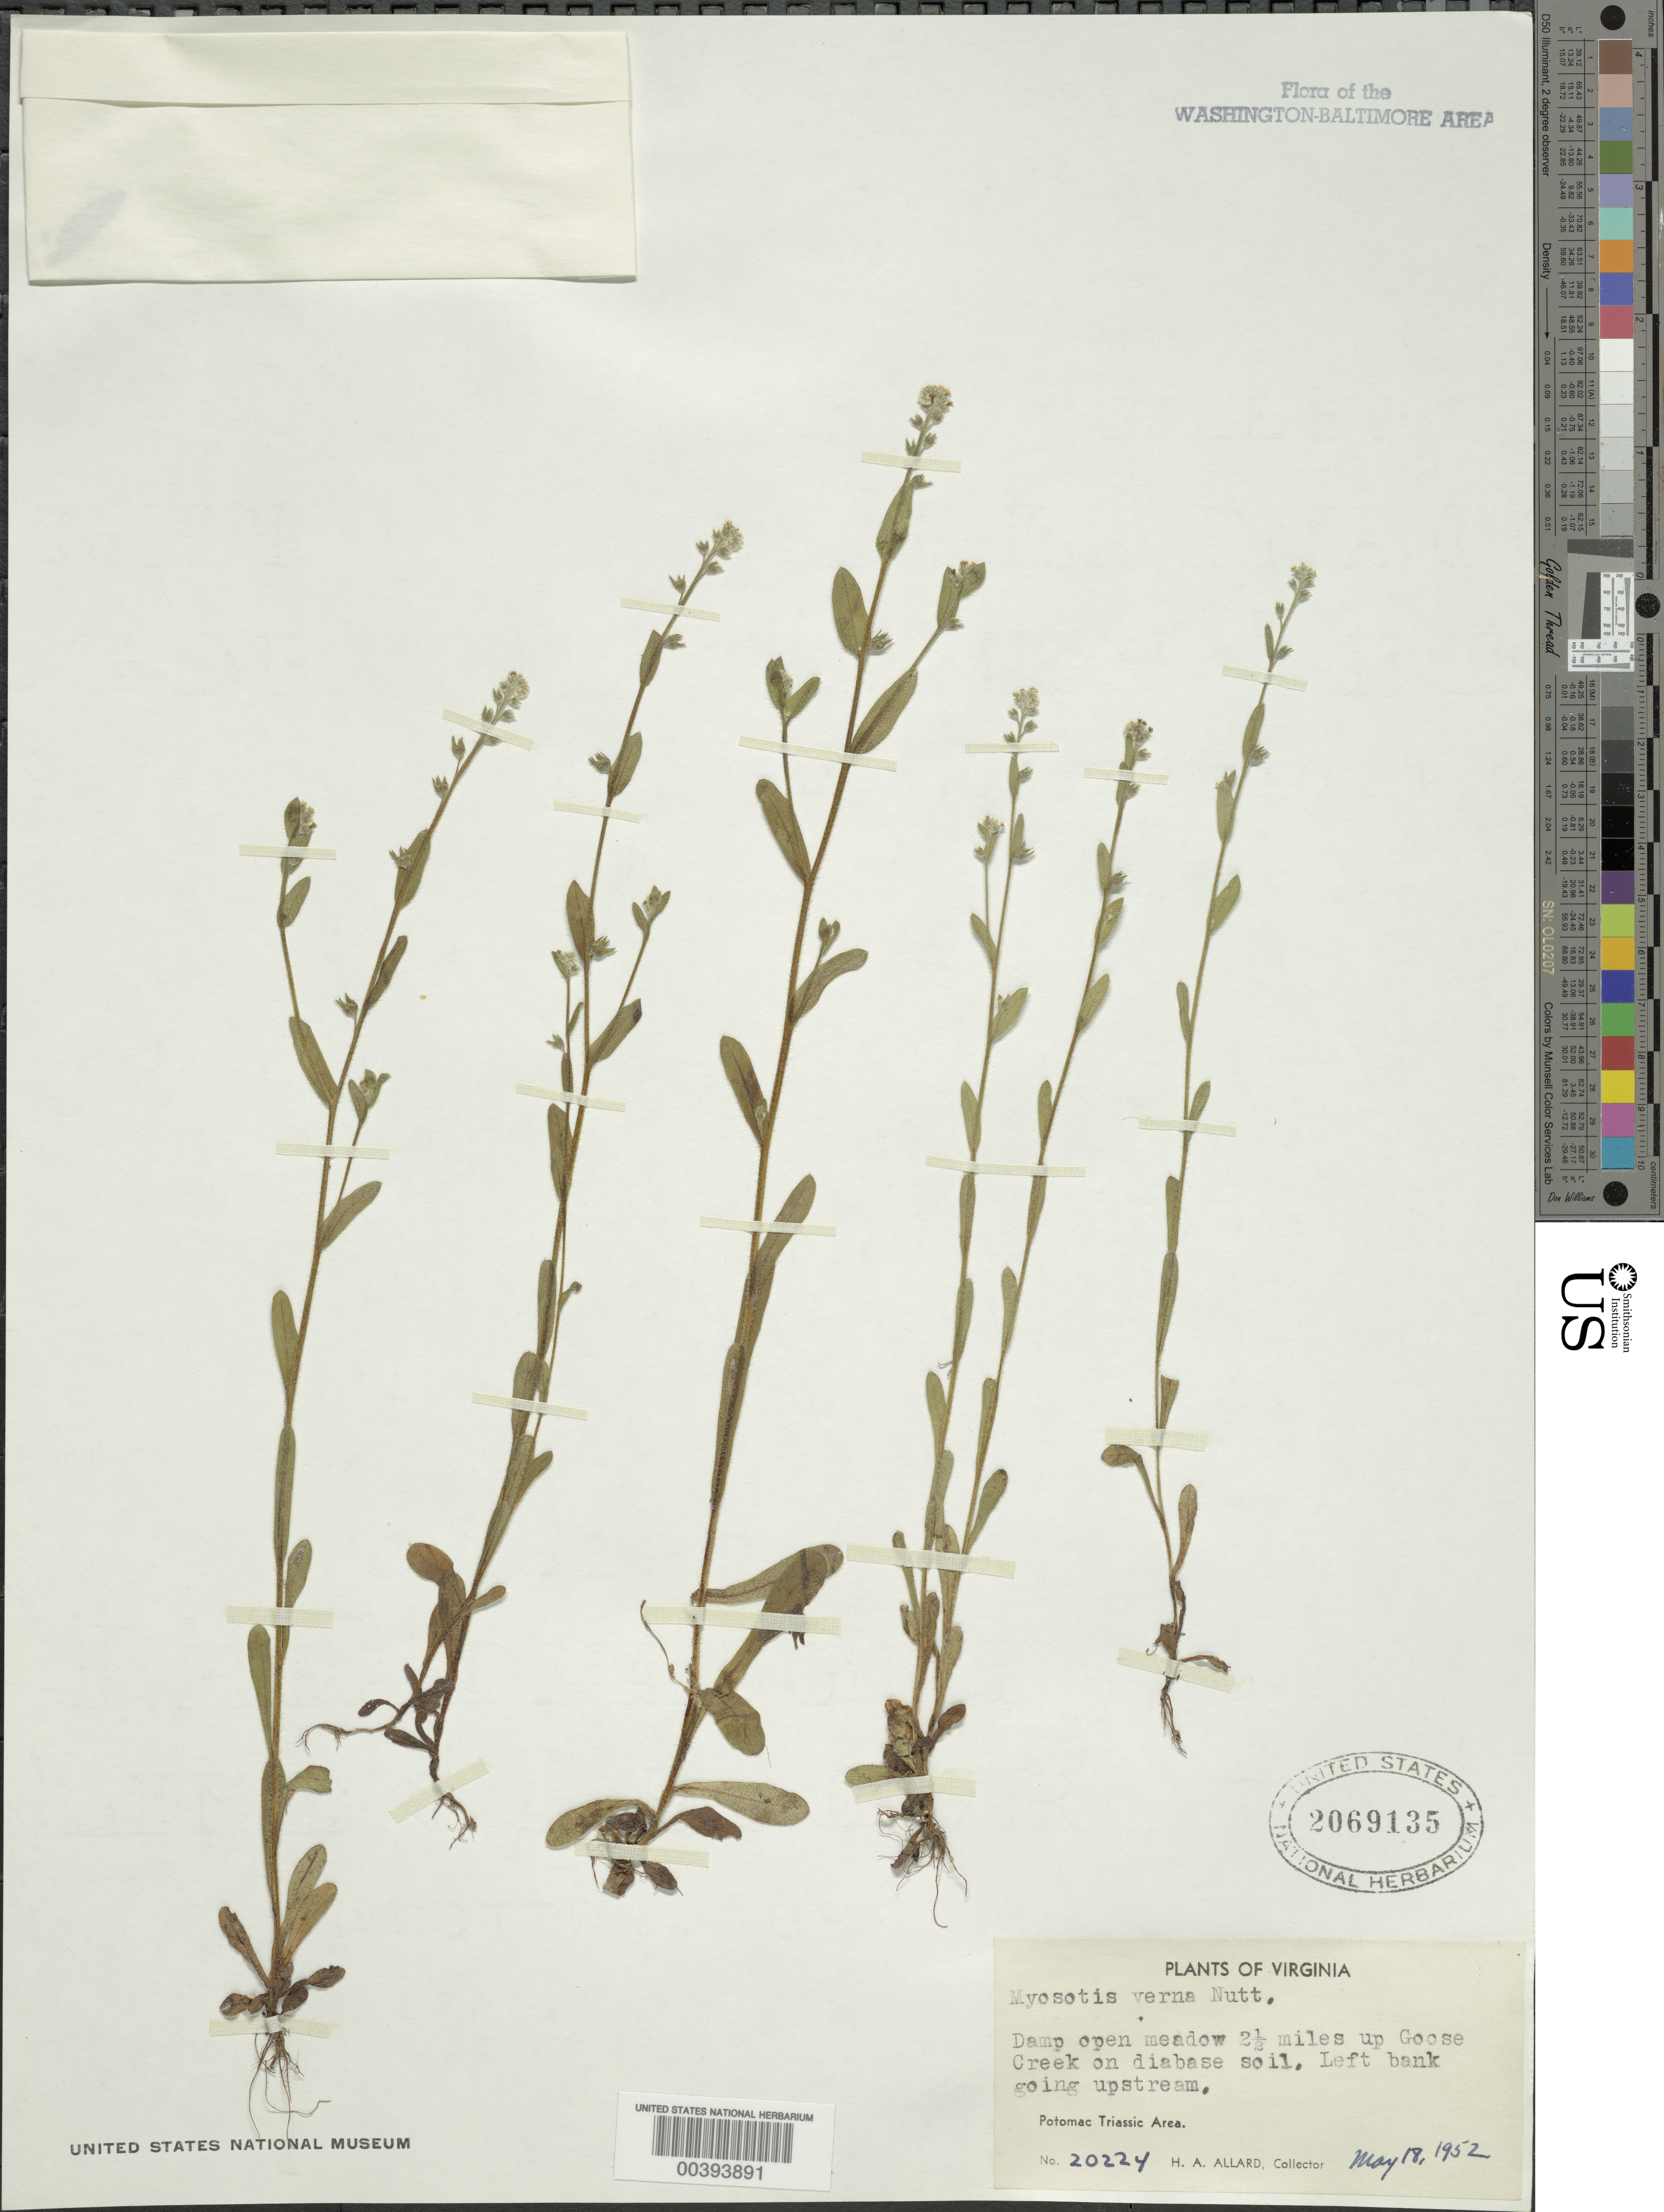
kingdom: Plantae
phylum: Tracheophyta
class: Magnoliopsida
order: Boraginales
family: Boraginaceae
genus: Myosotis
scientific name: Myosotis verna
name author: Nutt.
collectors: H. A. Allard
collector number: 20224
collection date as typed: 18 May 1952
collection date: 1952-05-18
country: United States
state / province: Virginia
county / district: Loudoun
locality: Upstream on Goose Creek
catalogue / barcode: US 2069135